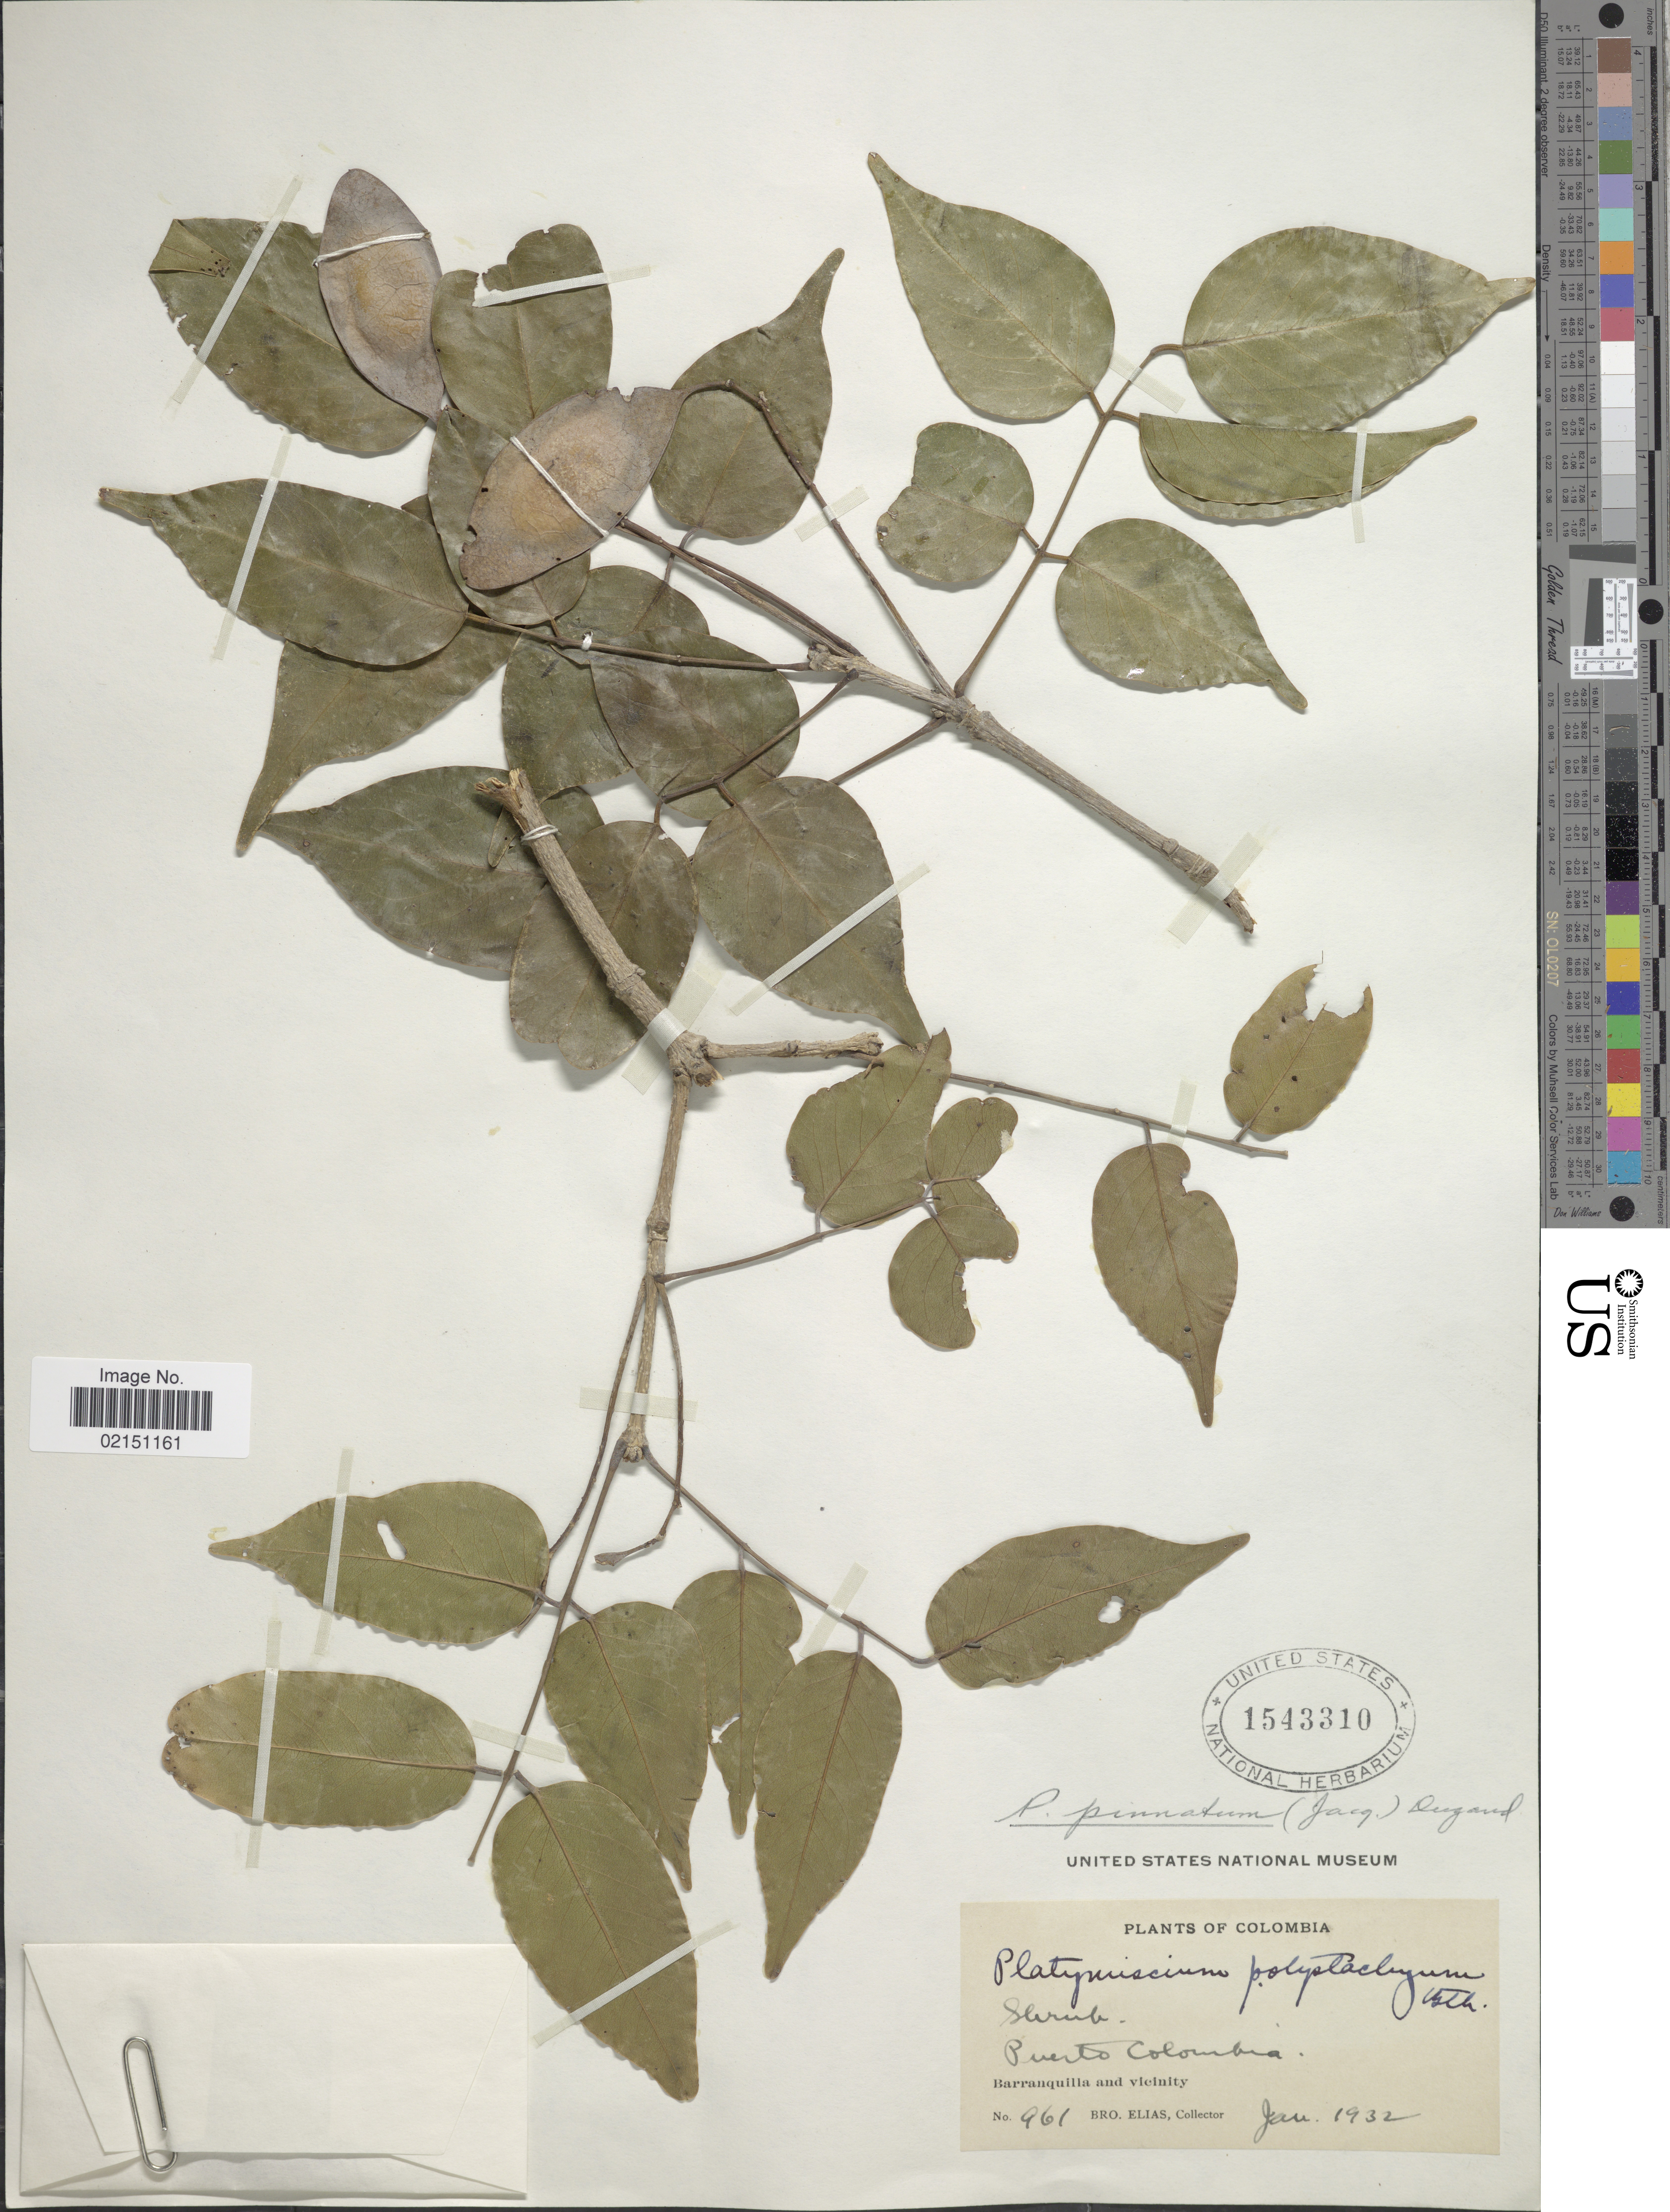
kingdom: Plantae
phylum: Tracheophyta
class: Magnoliopsida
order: Fabales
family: Fabaceae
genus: Platymiscium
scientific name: Platymiscium pinnatum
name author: (Jacq.) Dugand G.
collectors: Bro. Elias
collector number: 961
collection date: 1932-01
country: Colombia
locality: Puerto Colombia. Barranquilla and vicinity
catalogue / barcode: US 1543310